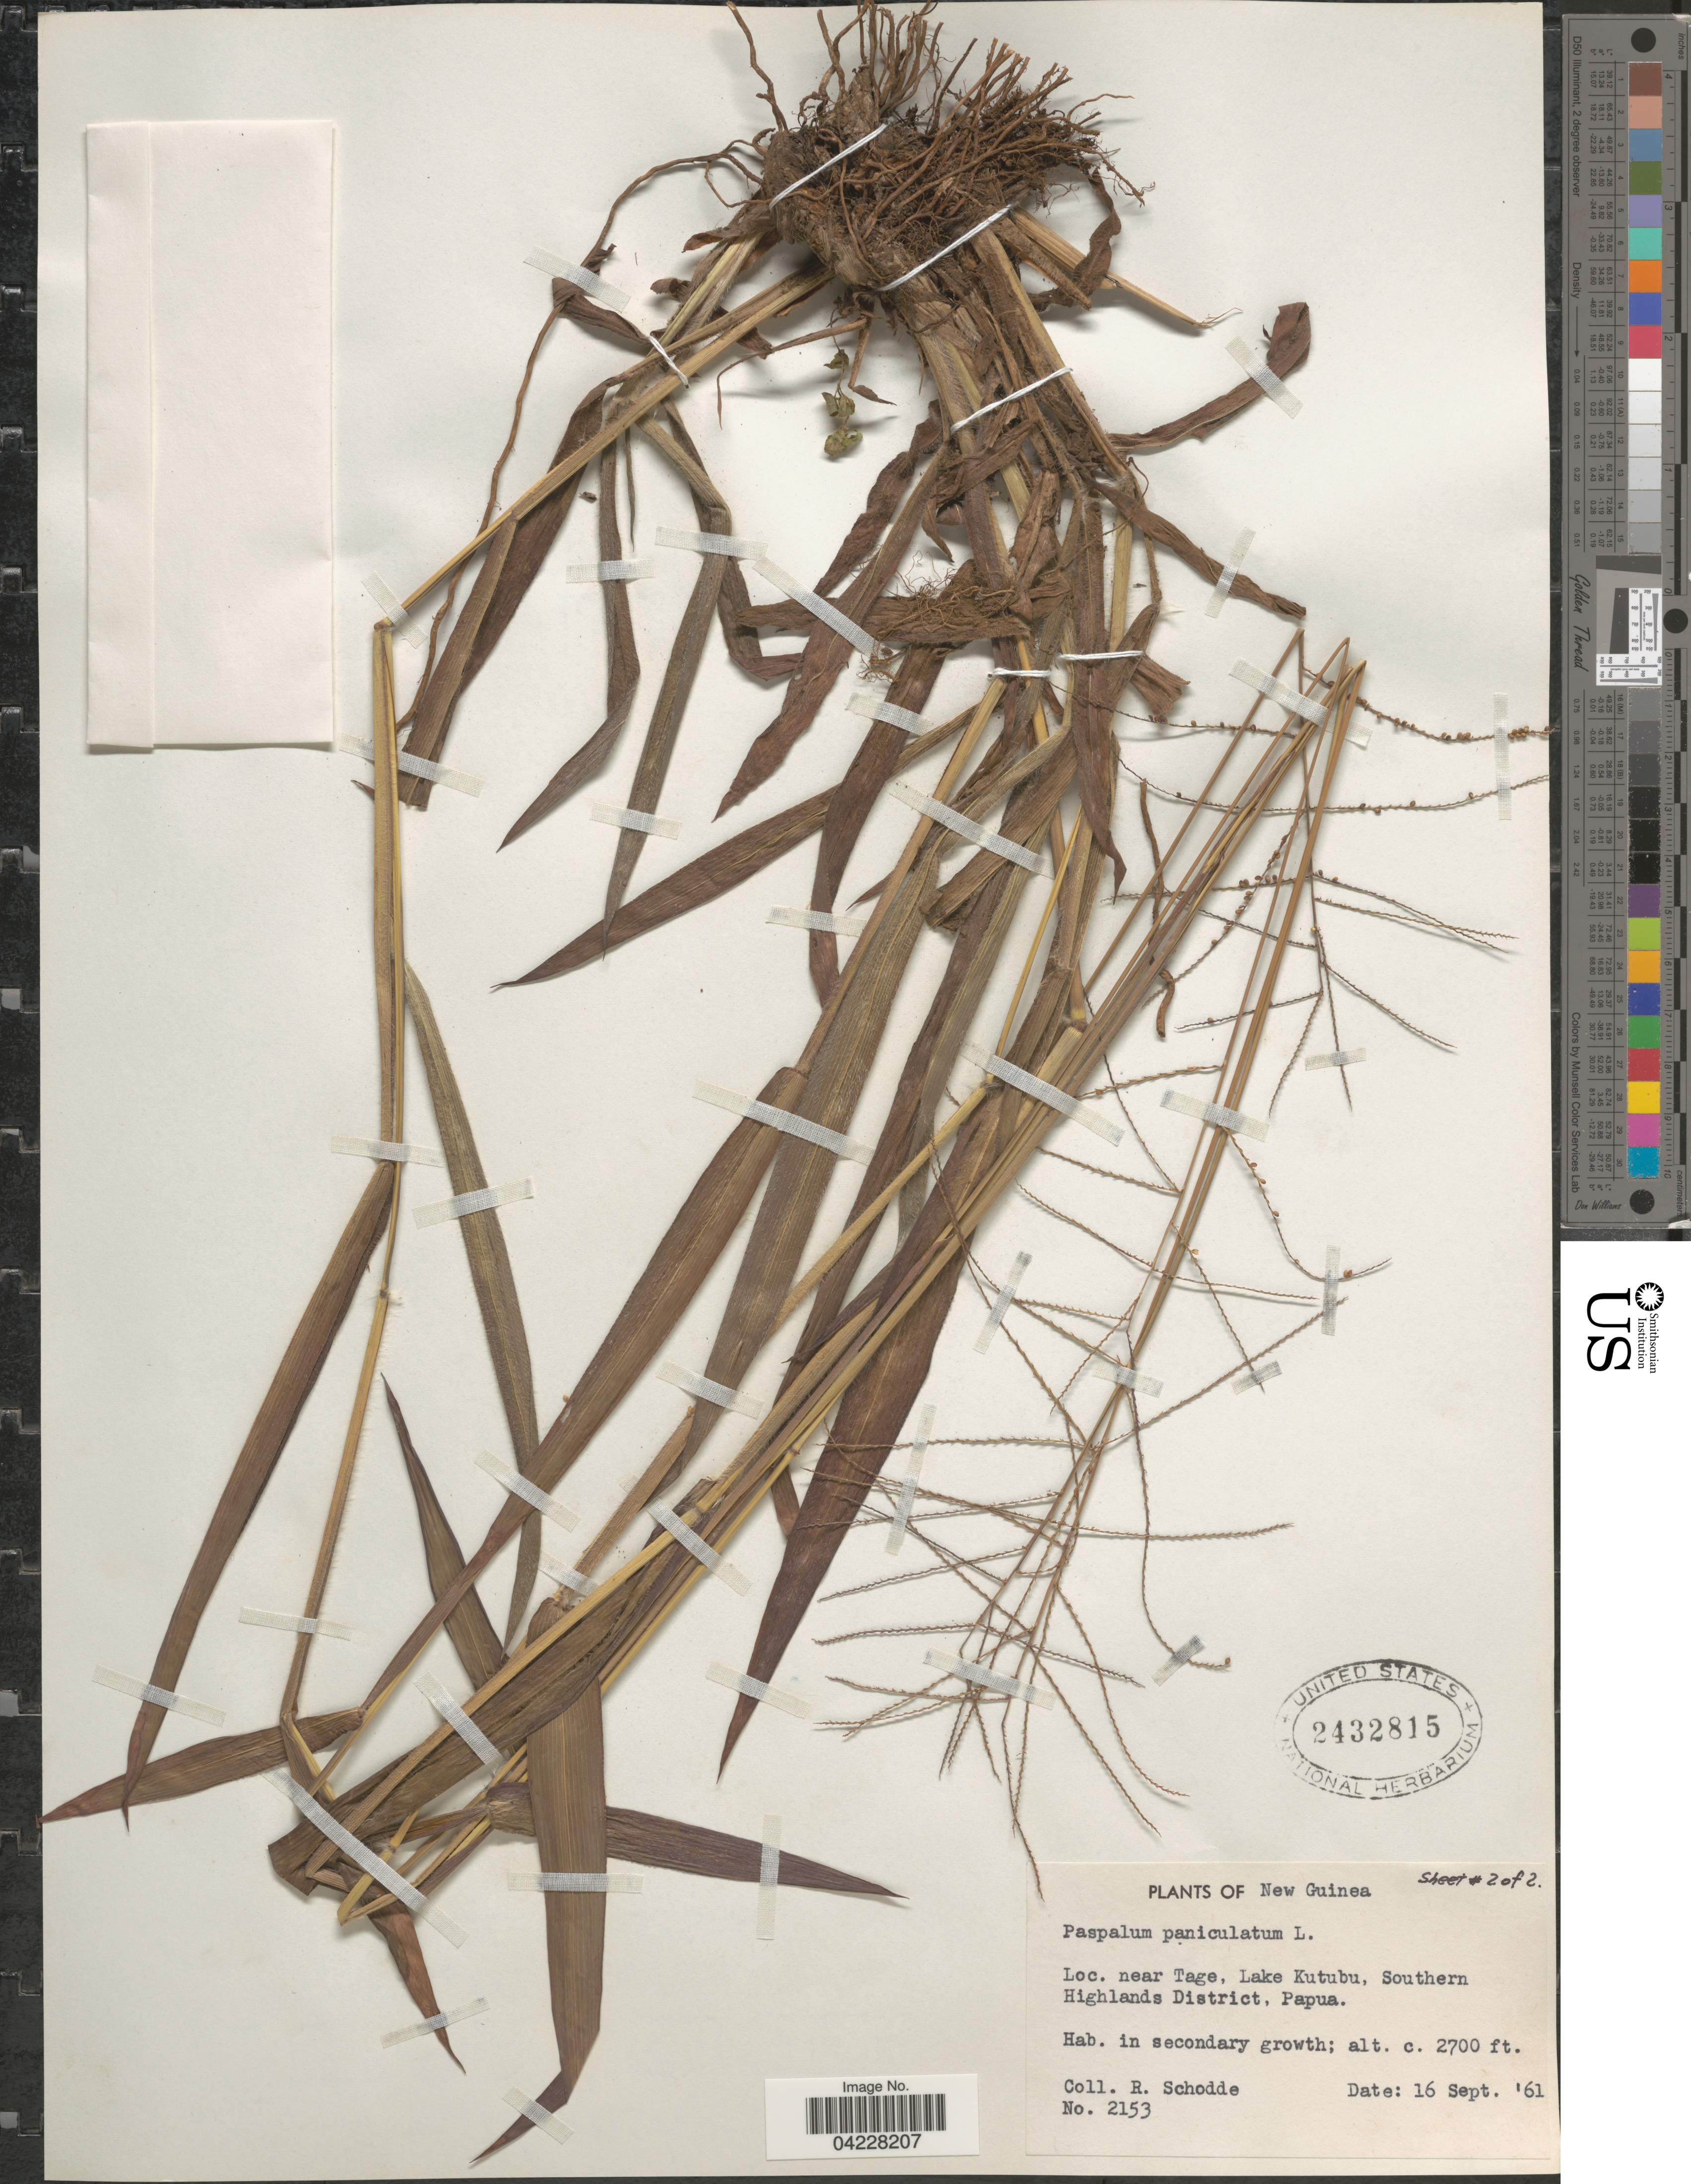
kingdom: Plantae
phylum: Tracheophyta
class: Liliopsida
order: Poales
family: Poaceae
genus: Paspalum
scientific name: Paspalum paniculatum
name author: L.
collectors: R. Schodde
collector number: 2153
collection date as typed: Transcribed d/m/y: 16/9/61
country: Papua New Guinea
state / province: Southern Highlands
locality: Near Tage, Lake Kutubu, Southern Highlands District, Papua.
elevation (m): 823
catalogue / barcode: US 2432815